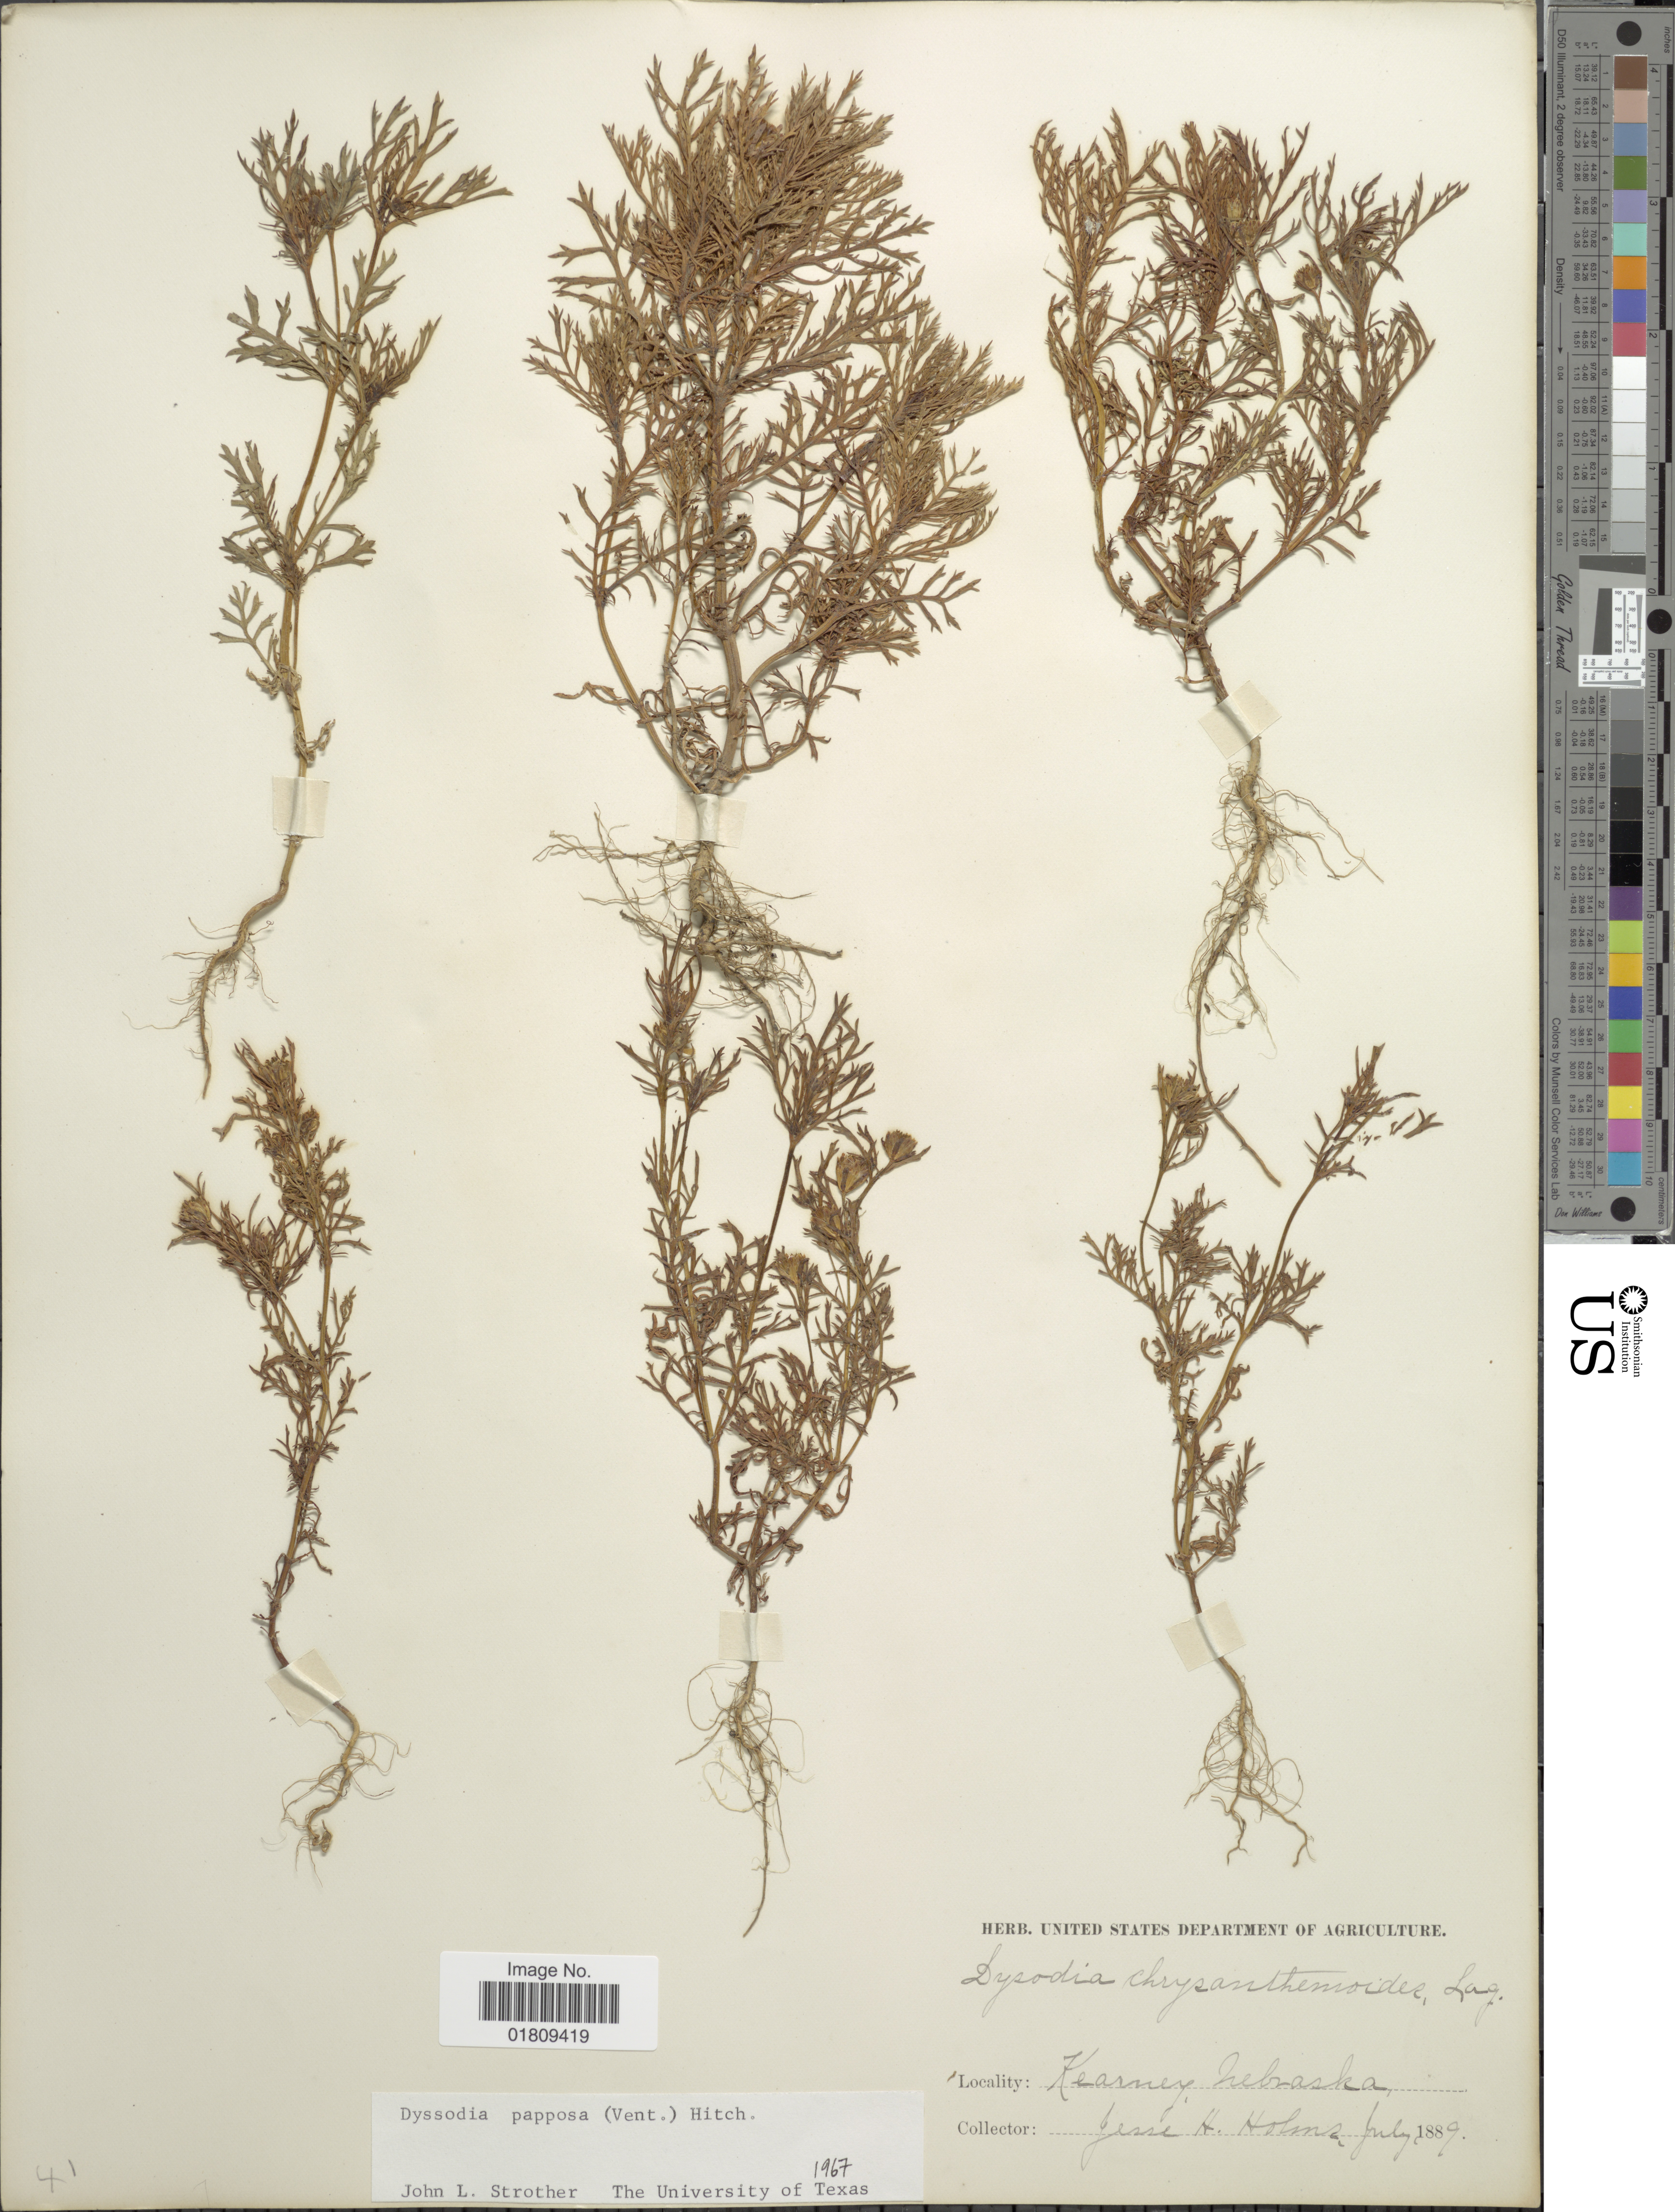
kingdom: Plantae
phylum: Tracheophyta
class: Magnoliopsida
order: Asterales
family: Asteraceae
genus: Dyssodia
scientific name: Dyssodia papposa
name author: (Vent.) Hitchc.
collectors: J. H. Holms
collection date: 1889-07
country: United States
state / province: Nebraska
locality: Keaney